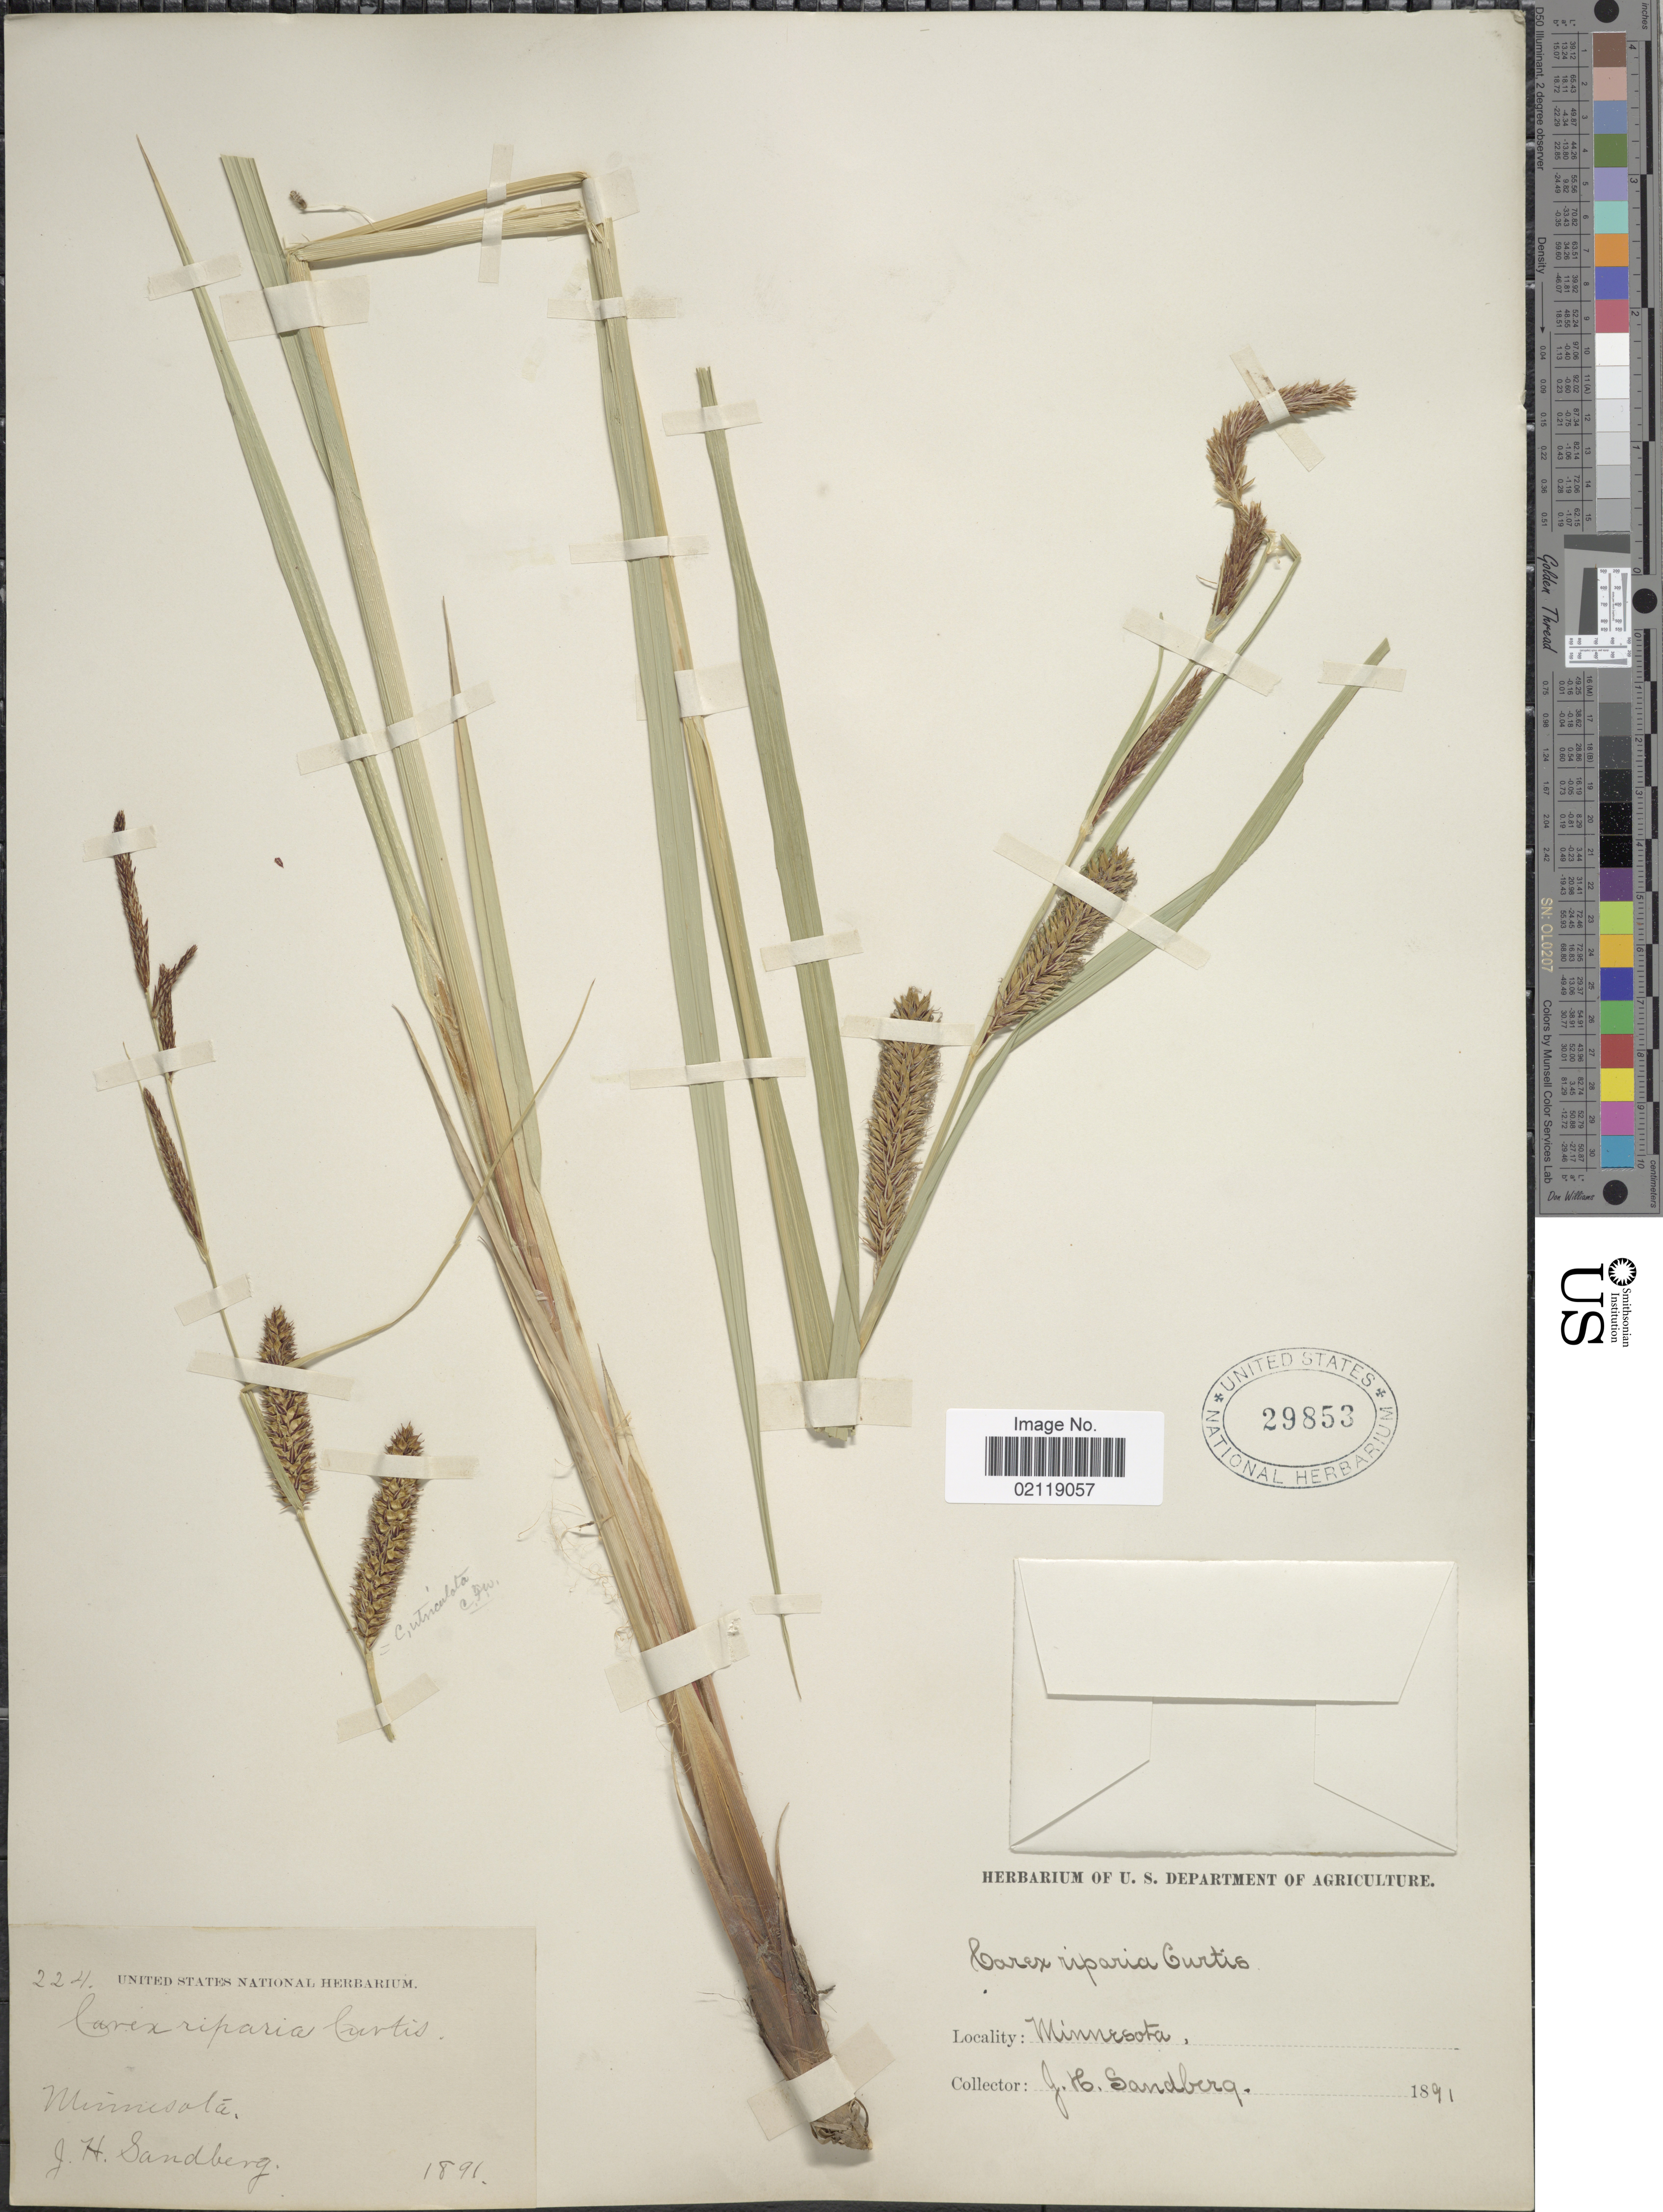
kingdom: Plantae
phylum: Tracheophyta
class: Liliopsida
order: Poales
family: Cyperaceae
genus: Carex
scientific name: Carex lacustris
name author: Willd.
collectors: J. H. Sandberg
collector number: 224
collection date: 1891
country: United States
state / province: Minnesota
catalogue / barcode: US 29853